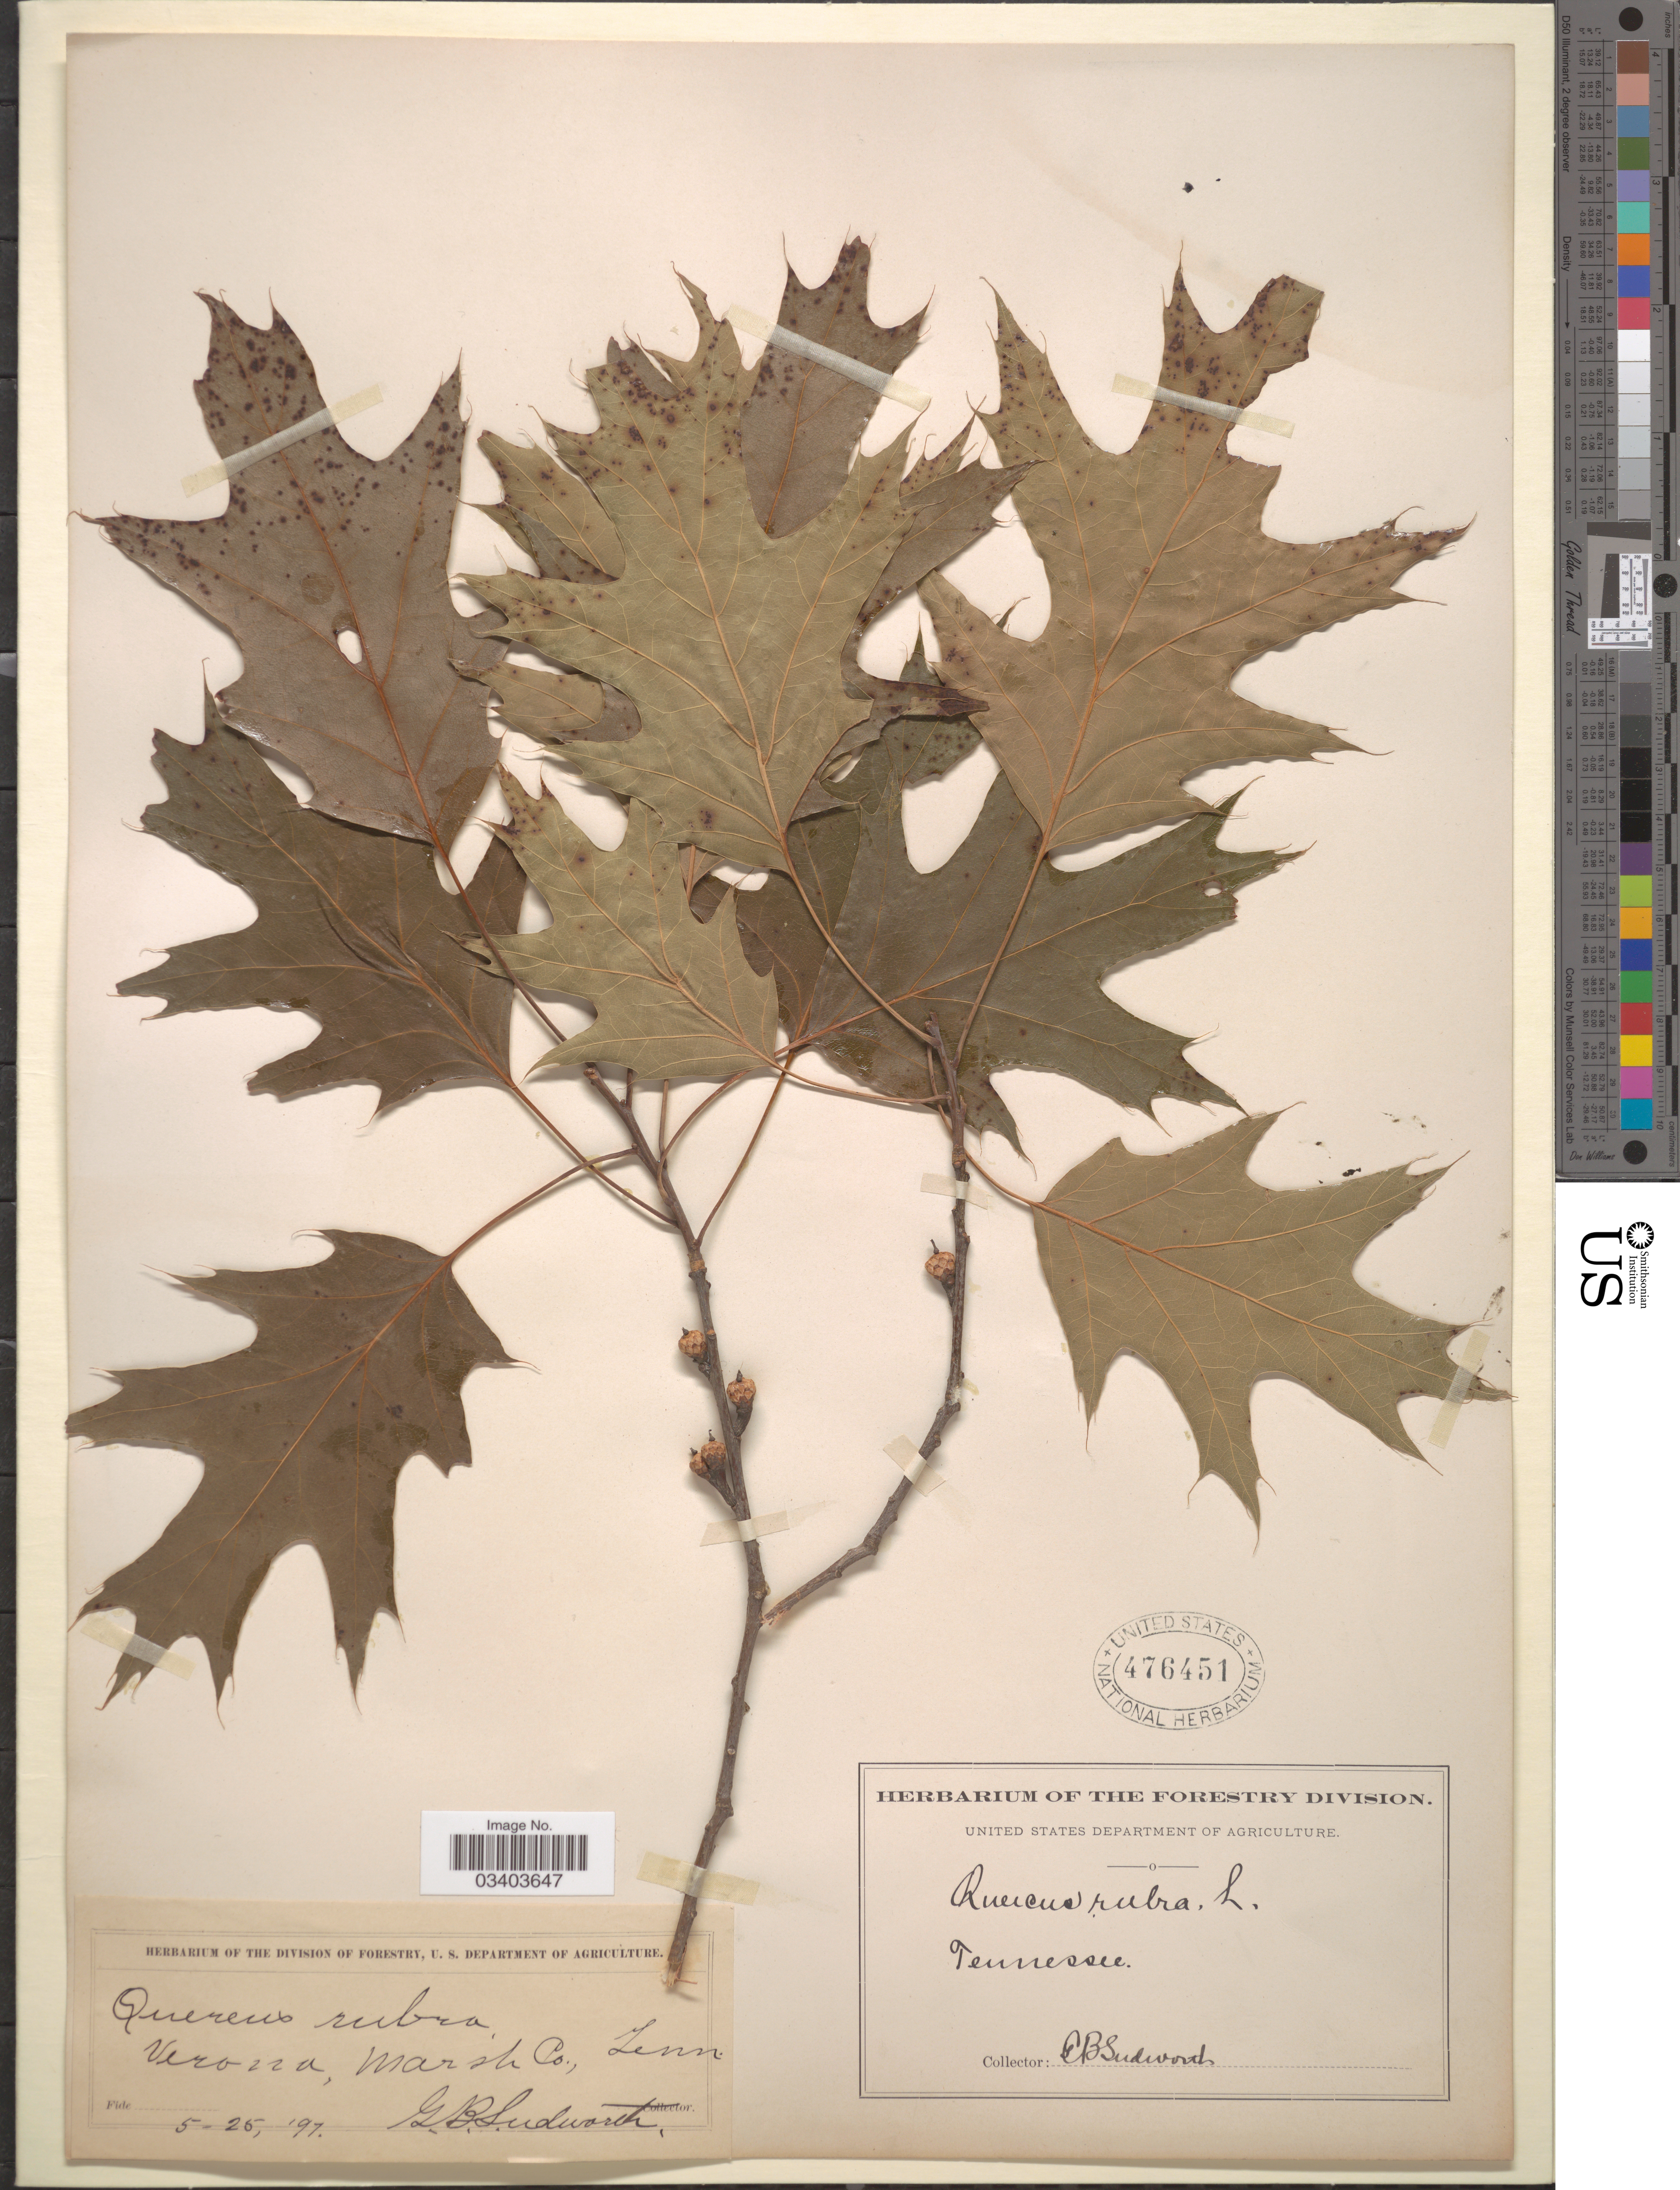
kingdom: Plantae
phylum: Tracheophyta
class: Magnoliopsida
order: Fagales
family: Fagaceae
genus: Quercus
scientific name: Quercus borealis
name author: F. Michx.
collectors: G. B. Sudworth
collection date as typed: Transcribed d/m/y: 25/5/91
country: United States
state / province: Tennessee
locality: Verona, Marsh Co.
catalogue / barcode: US 476451